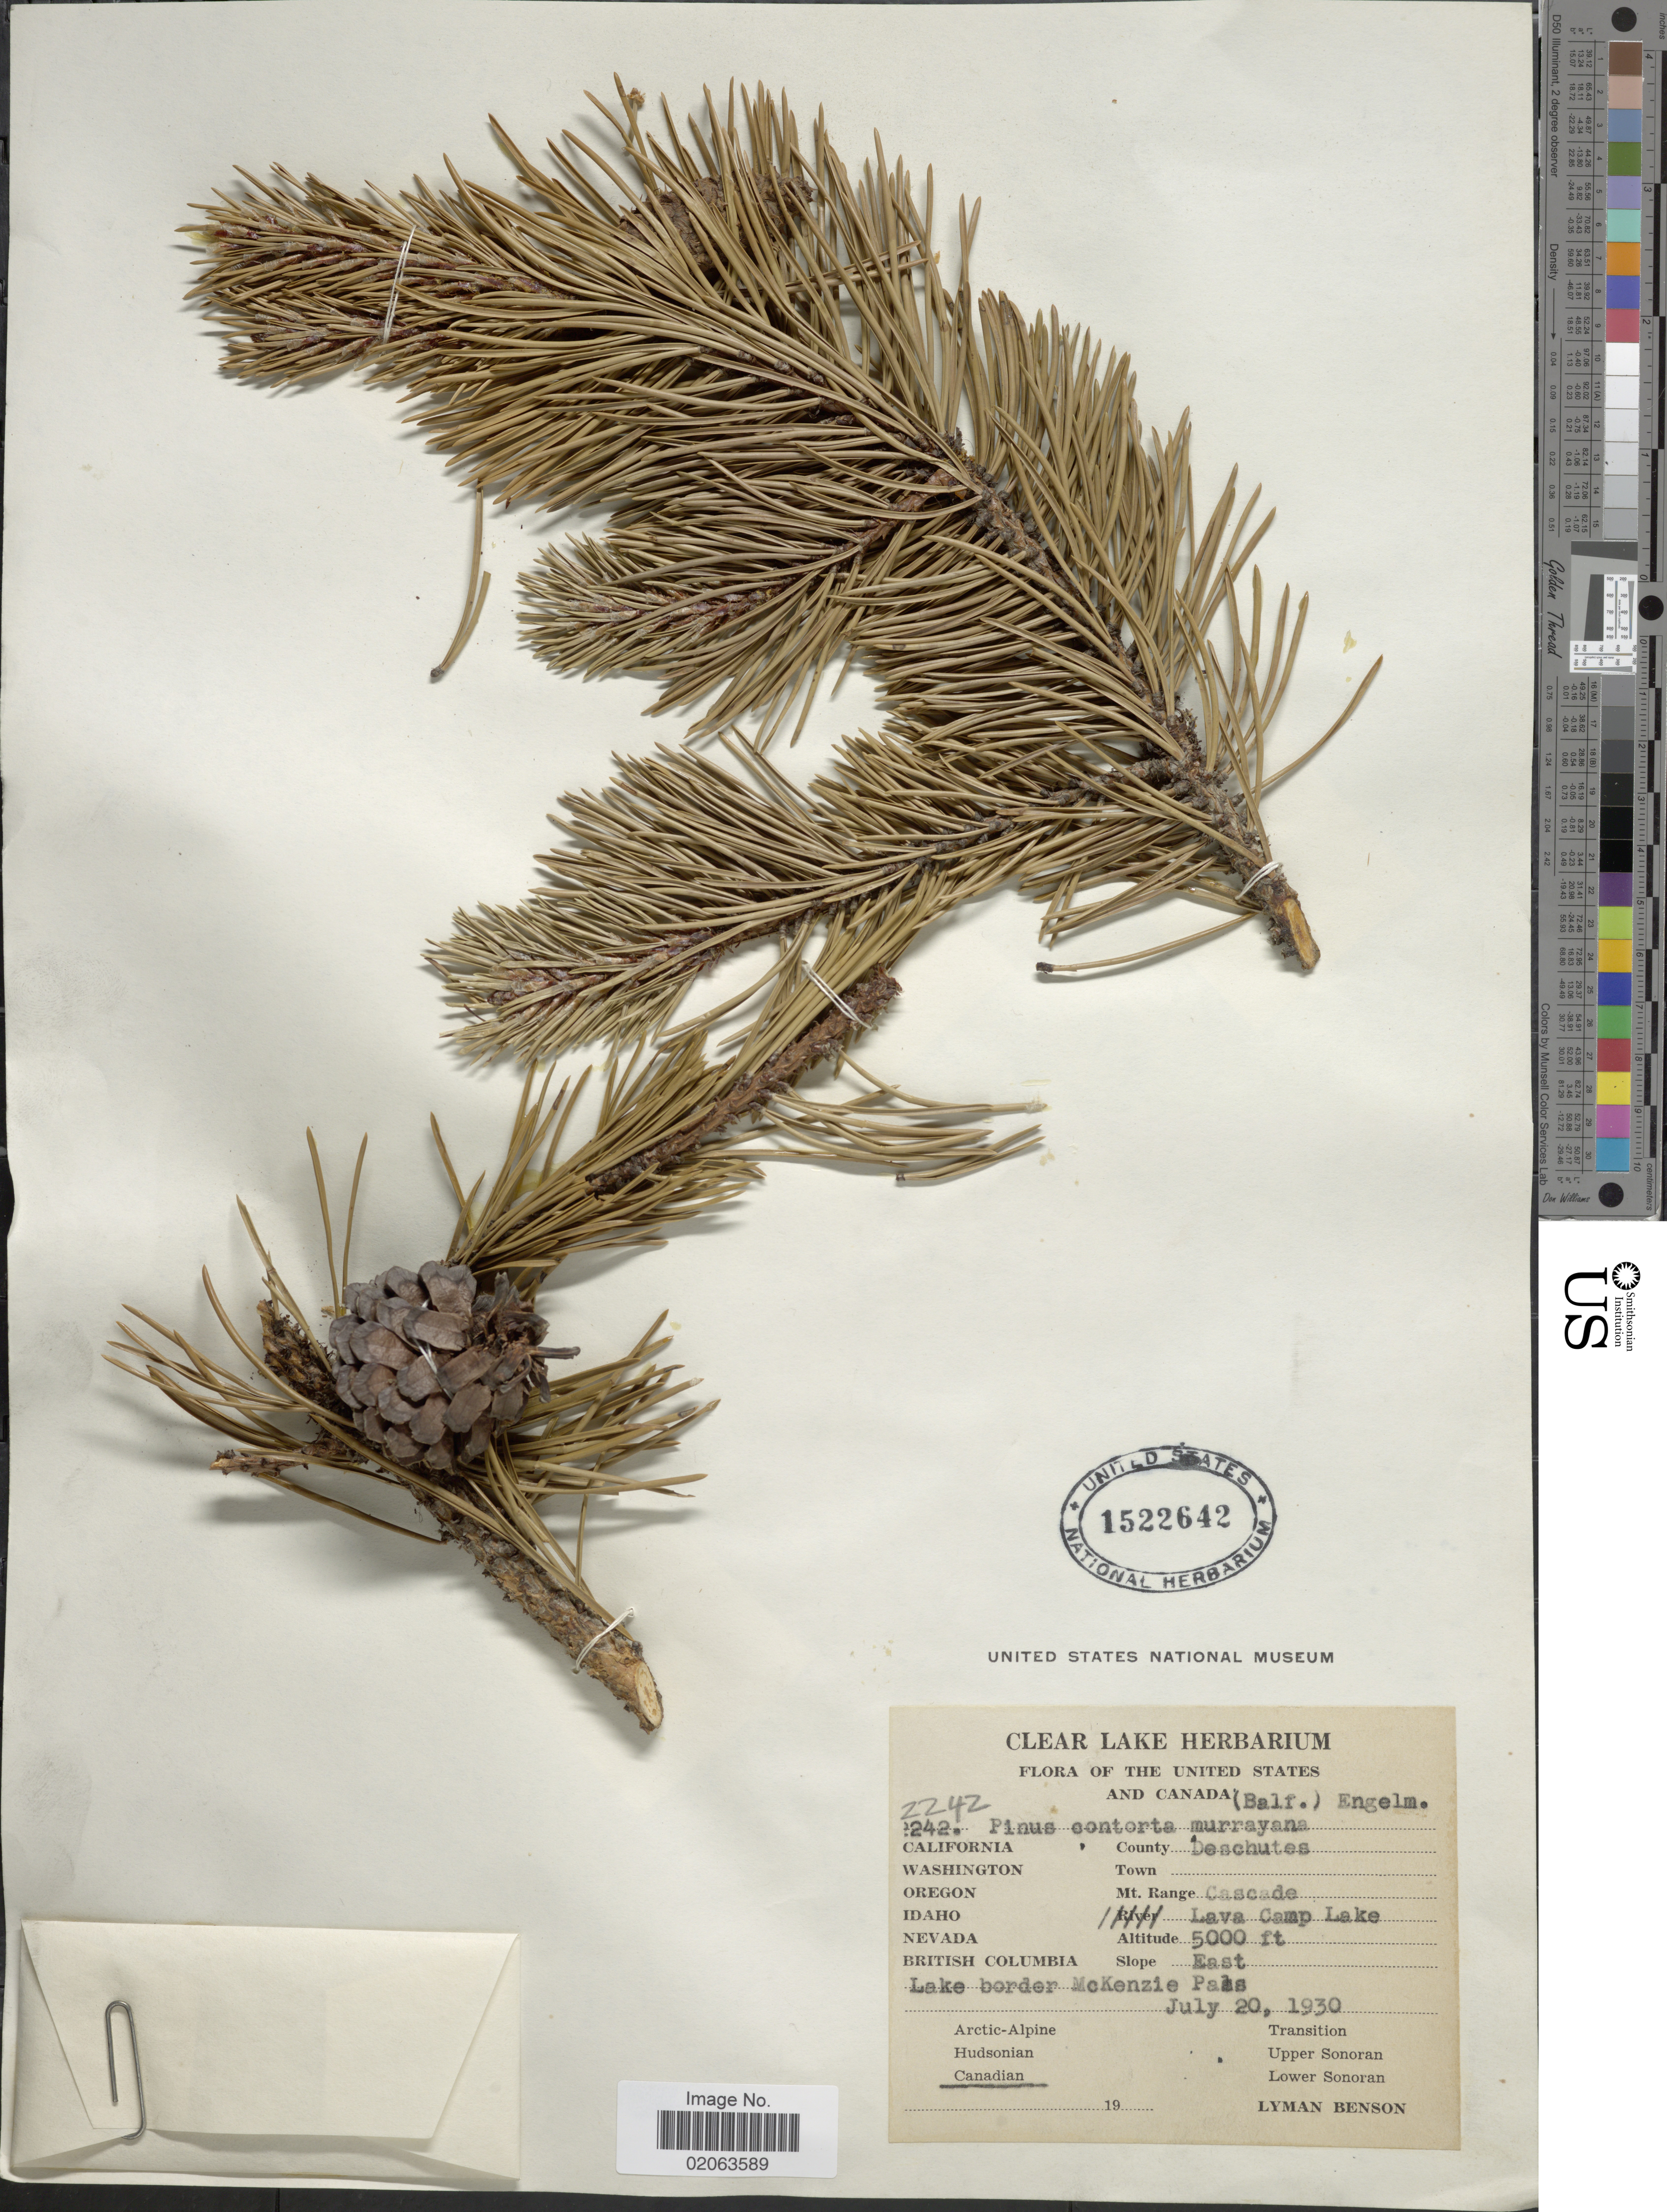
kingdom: Plantae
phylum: Tracheophyta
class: Pinopsida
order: Pinales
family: Pinaceae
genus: Pinus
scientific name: Pinus contorta var. latifolia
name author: Engelm. ex S. Watson in C. King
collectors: L. D. Benson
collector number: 2242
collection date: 1930-07-20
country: United States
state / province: Oregon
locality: Mt. Range Cascade, Lava Camp Lake, East Lake border McKenzie Pass.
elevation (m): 1524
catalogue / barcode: US 1522642